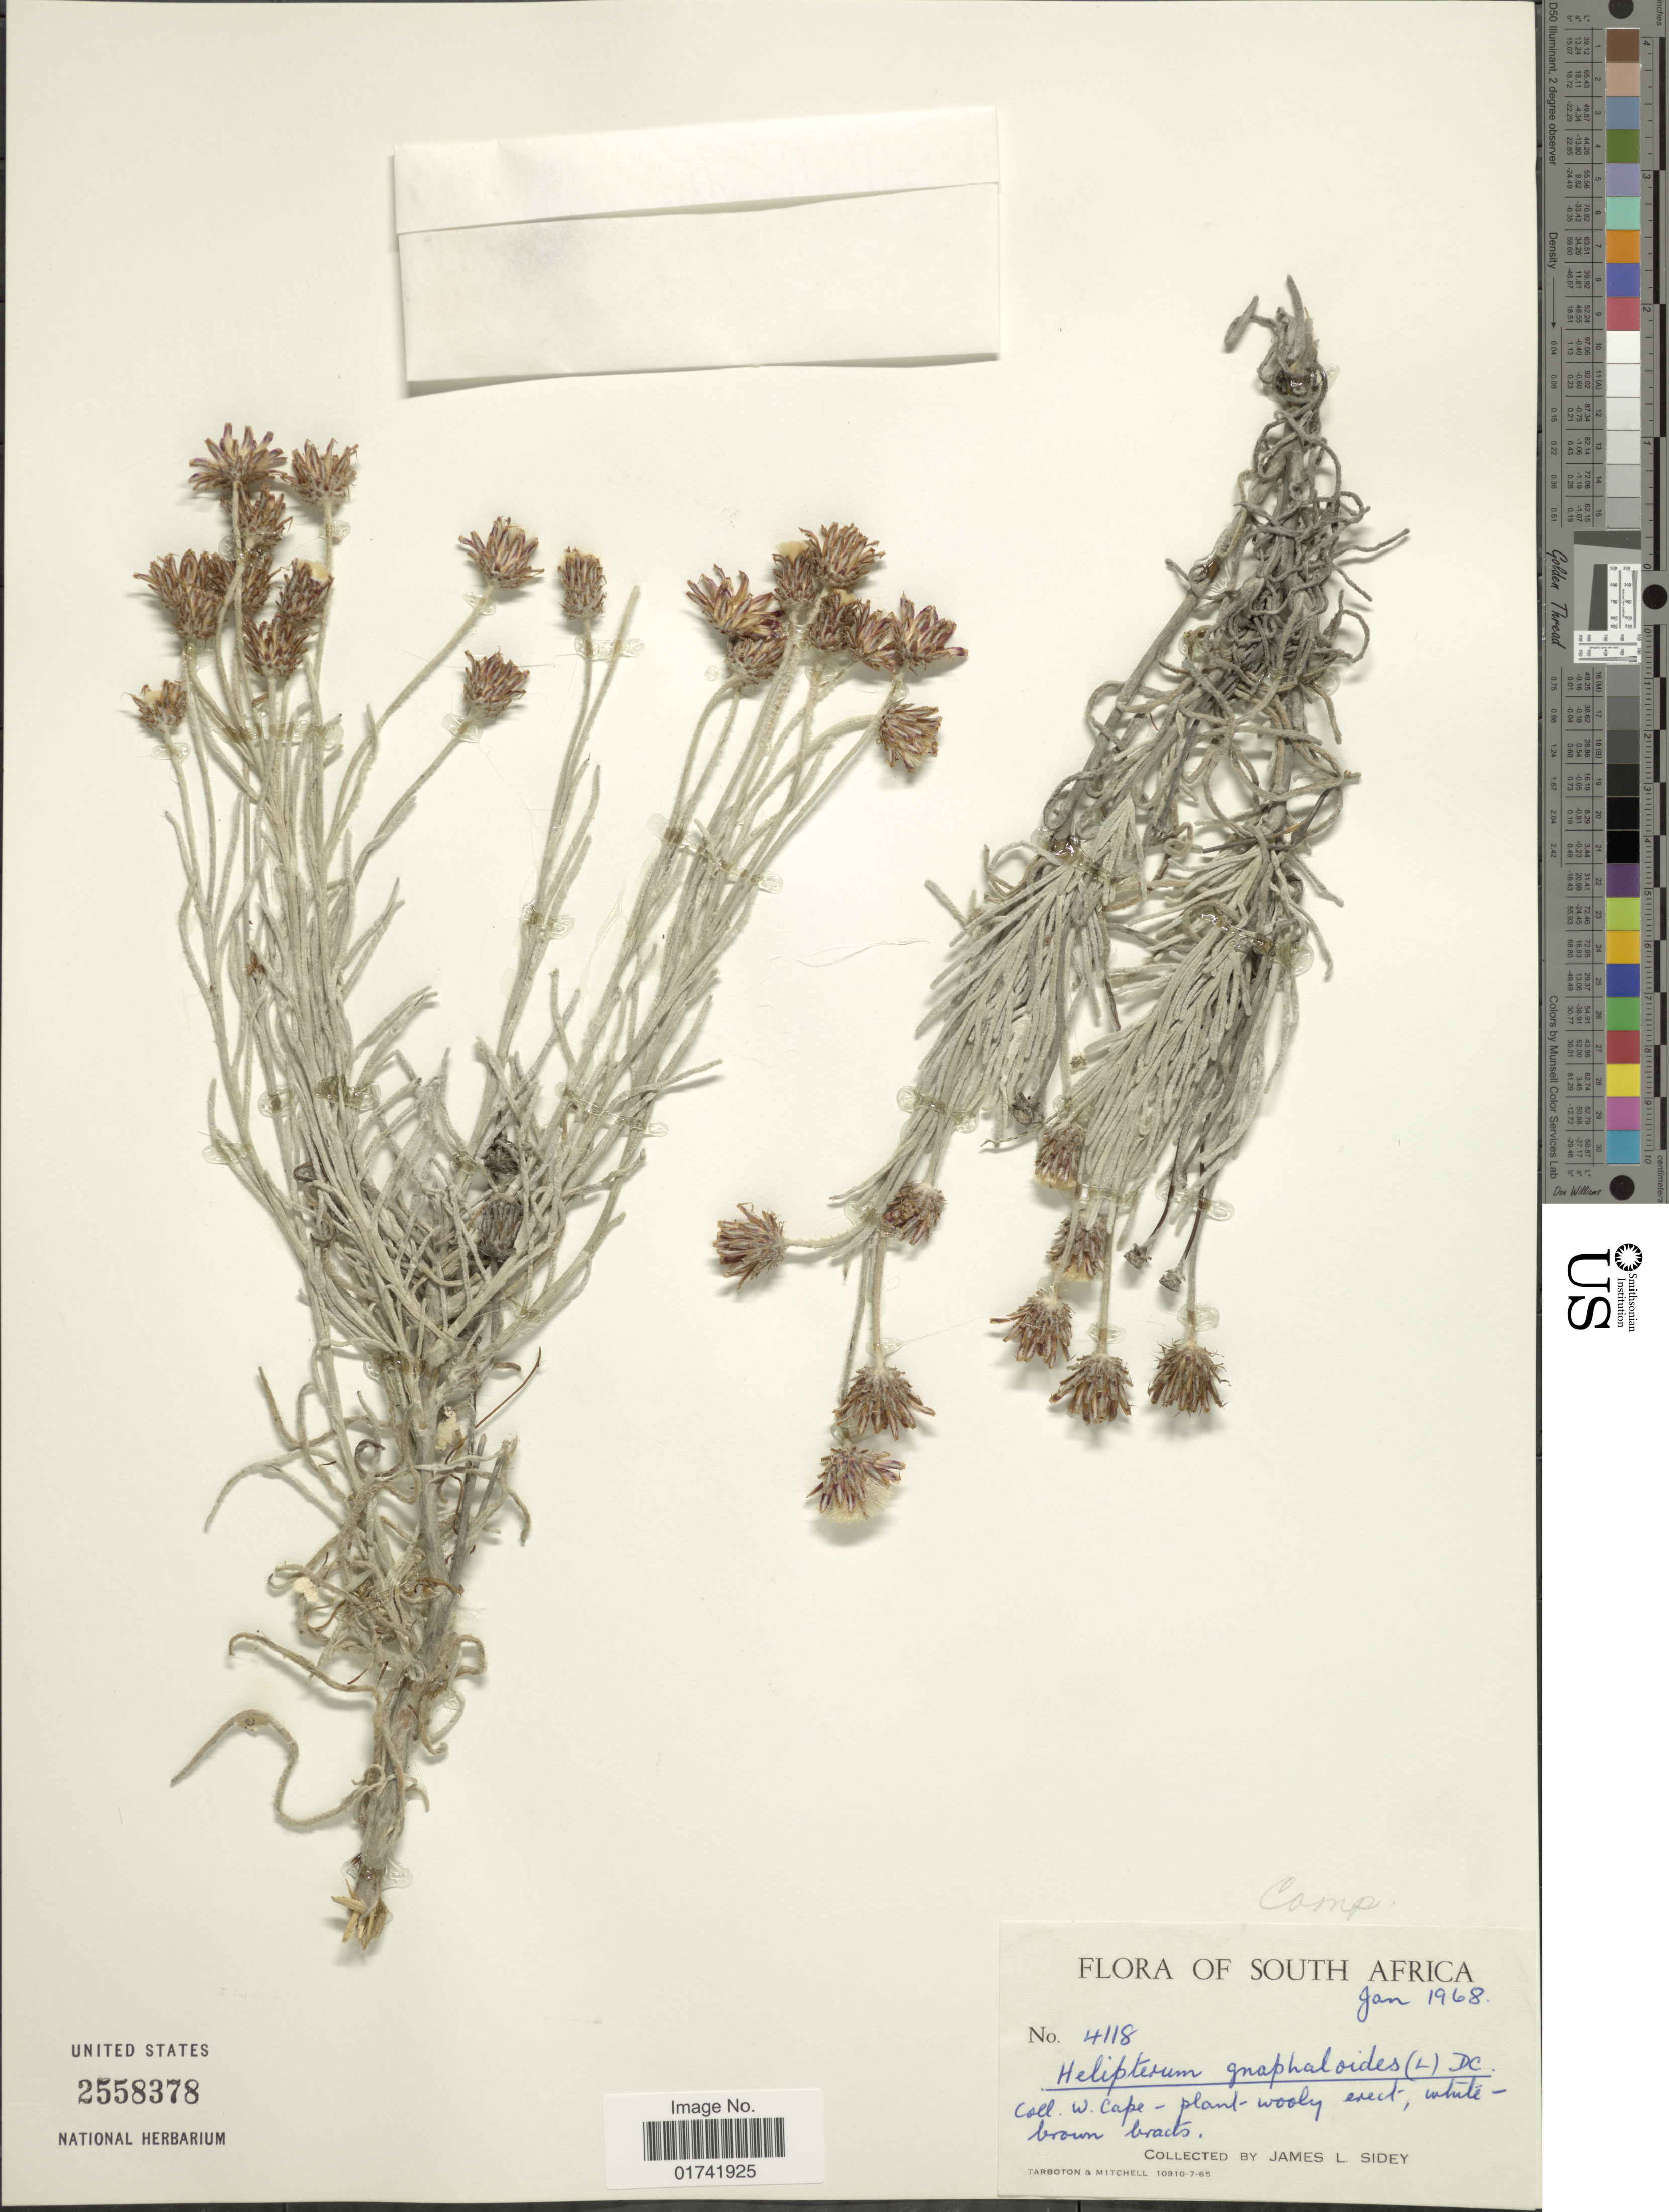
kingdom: Plantae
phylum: Tracheophyta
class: Magnoliopsida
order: Asterales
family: Asteraceae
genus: Helipterum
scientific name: Helipterum gnaphaloides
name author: (L.) DC.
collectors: J. L. Sidey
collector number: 4118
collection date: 1968-01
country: South Africa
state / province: Western Cape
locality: W. Cape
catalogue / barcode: US 2558378